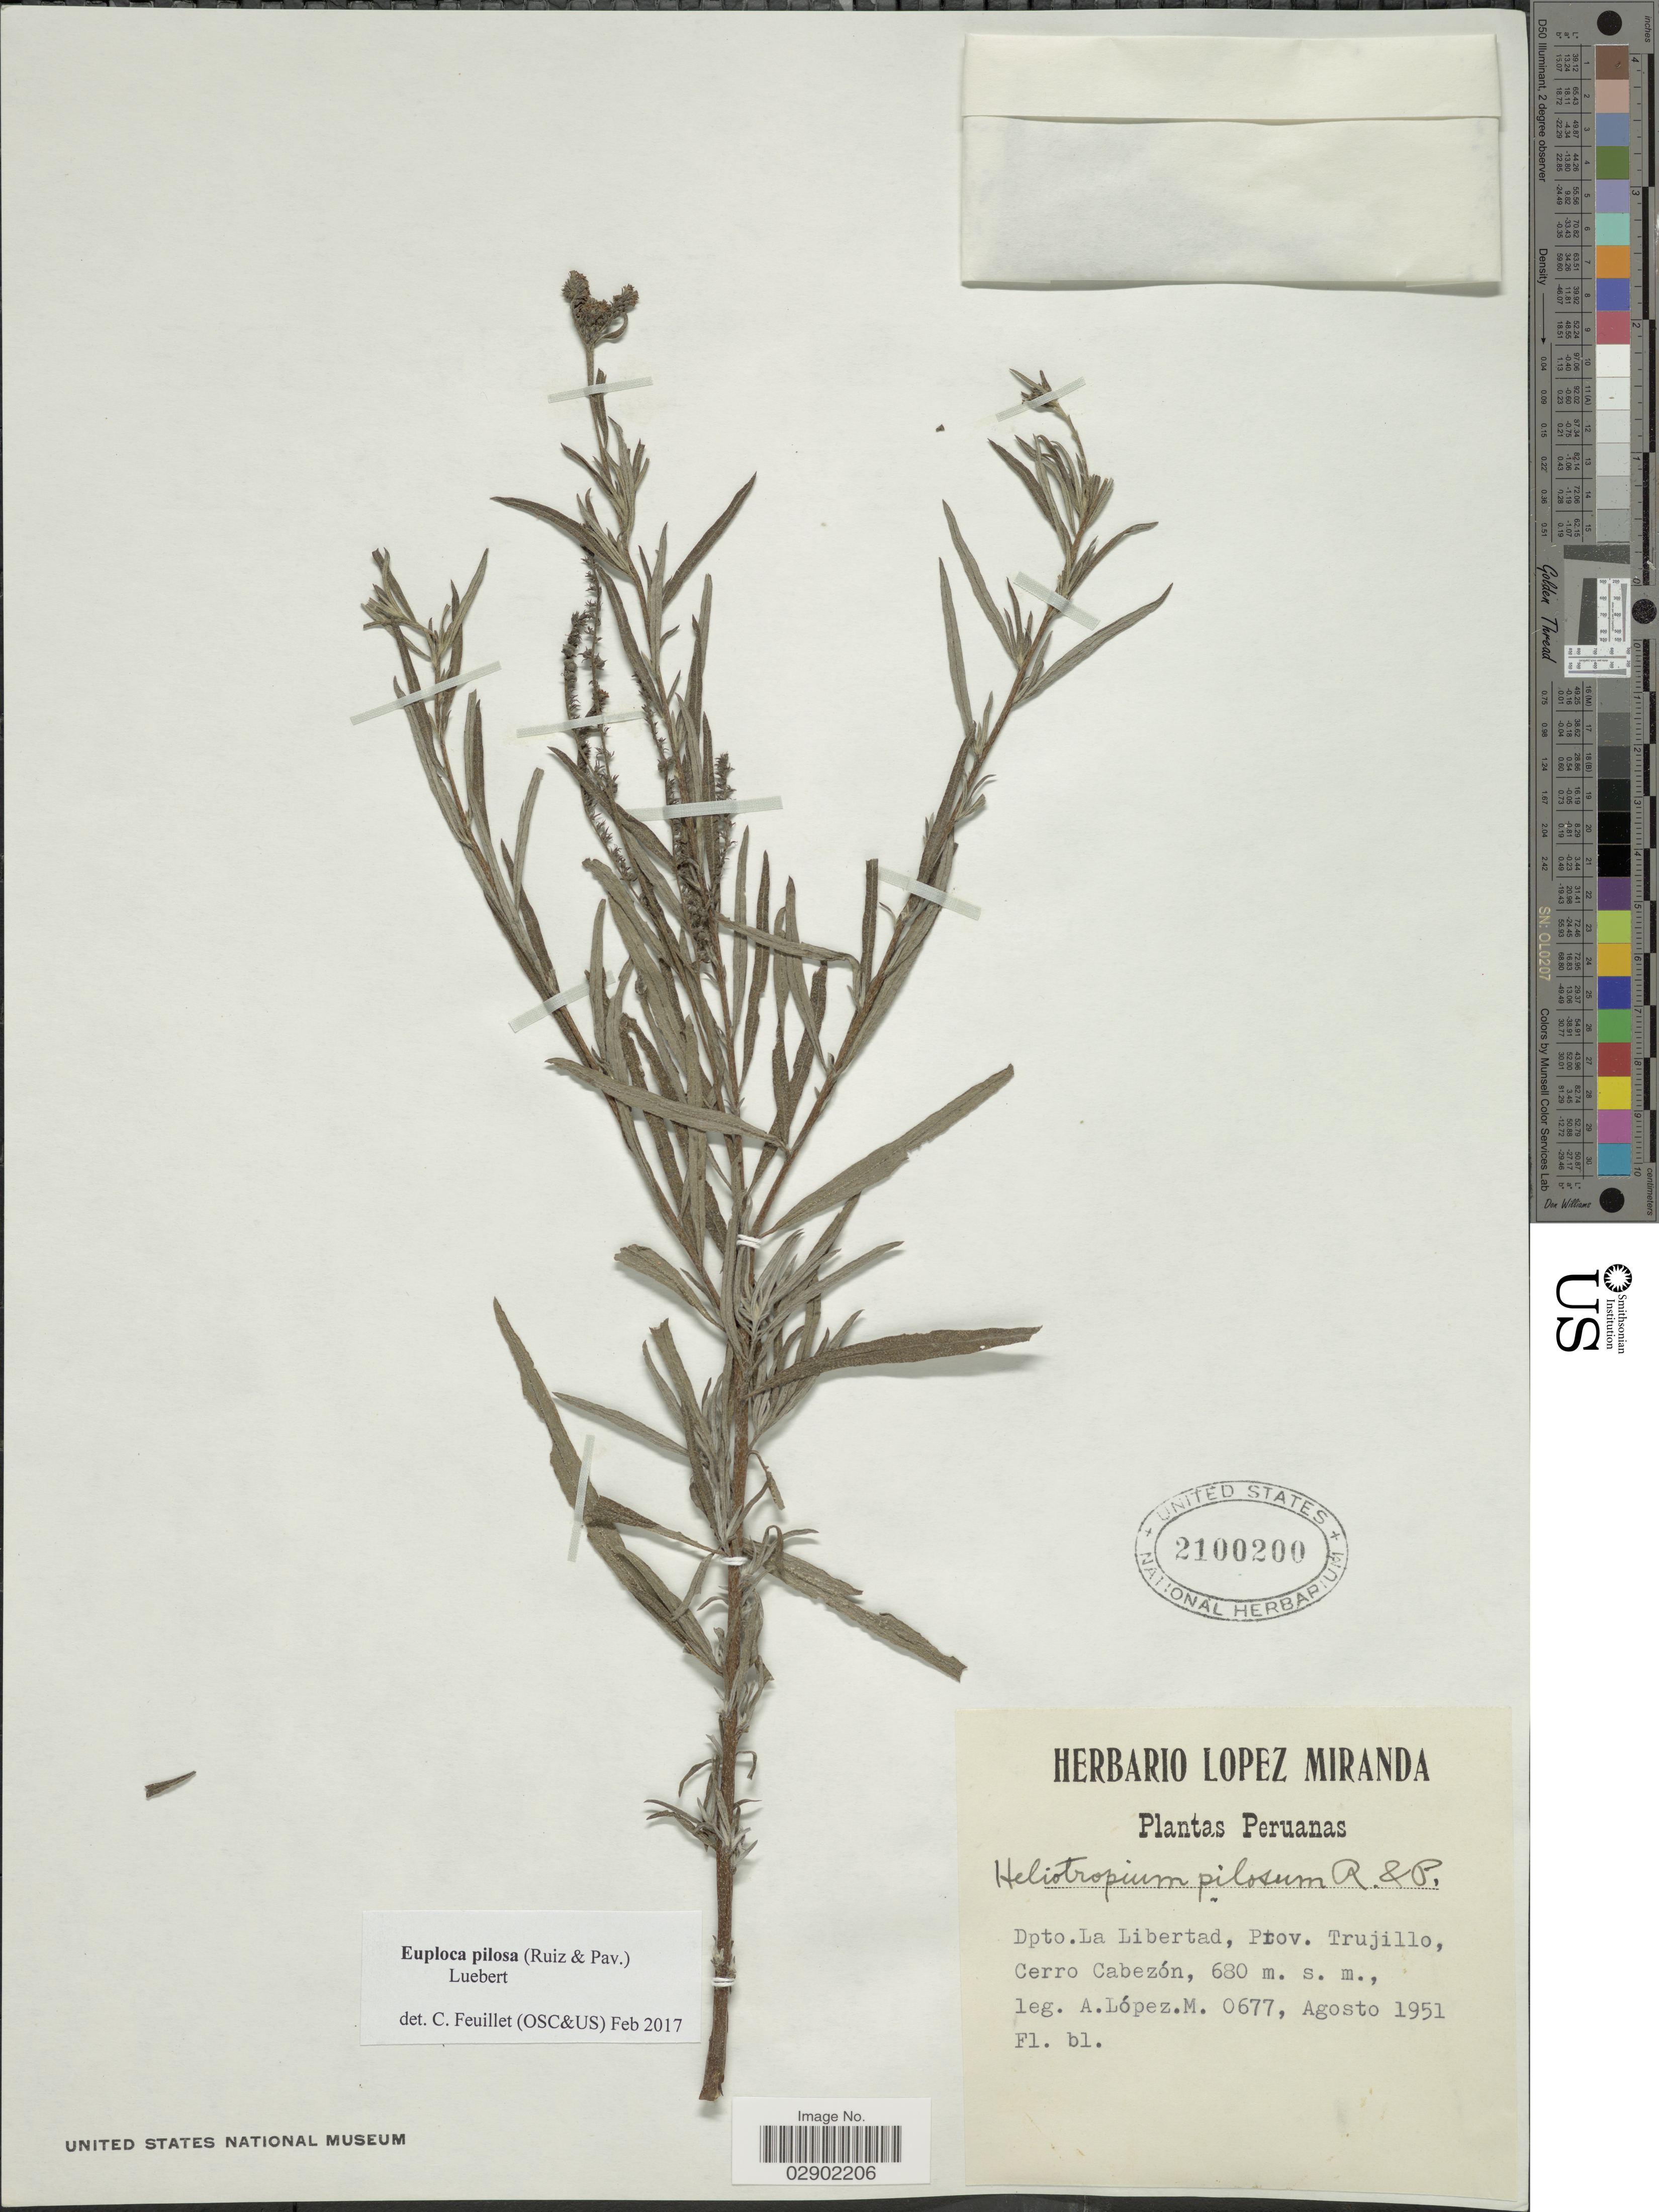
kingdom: Plantae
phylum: Tracheophyta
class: Magnoliopsida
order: Boraginales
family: Heliotropiaceae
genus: Euploca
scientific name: Euploca pilosa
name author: (Ruiz & Pav.)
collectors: A. López M.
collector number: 0677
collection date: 1951-08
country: Peru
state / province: La Libertad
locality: Dpto. La Libertad, Prov. Trujillo, Cerro Cabezón.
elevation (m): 680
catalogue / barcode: US 2100200